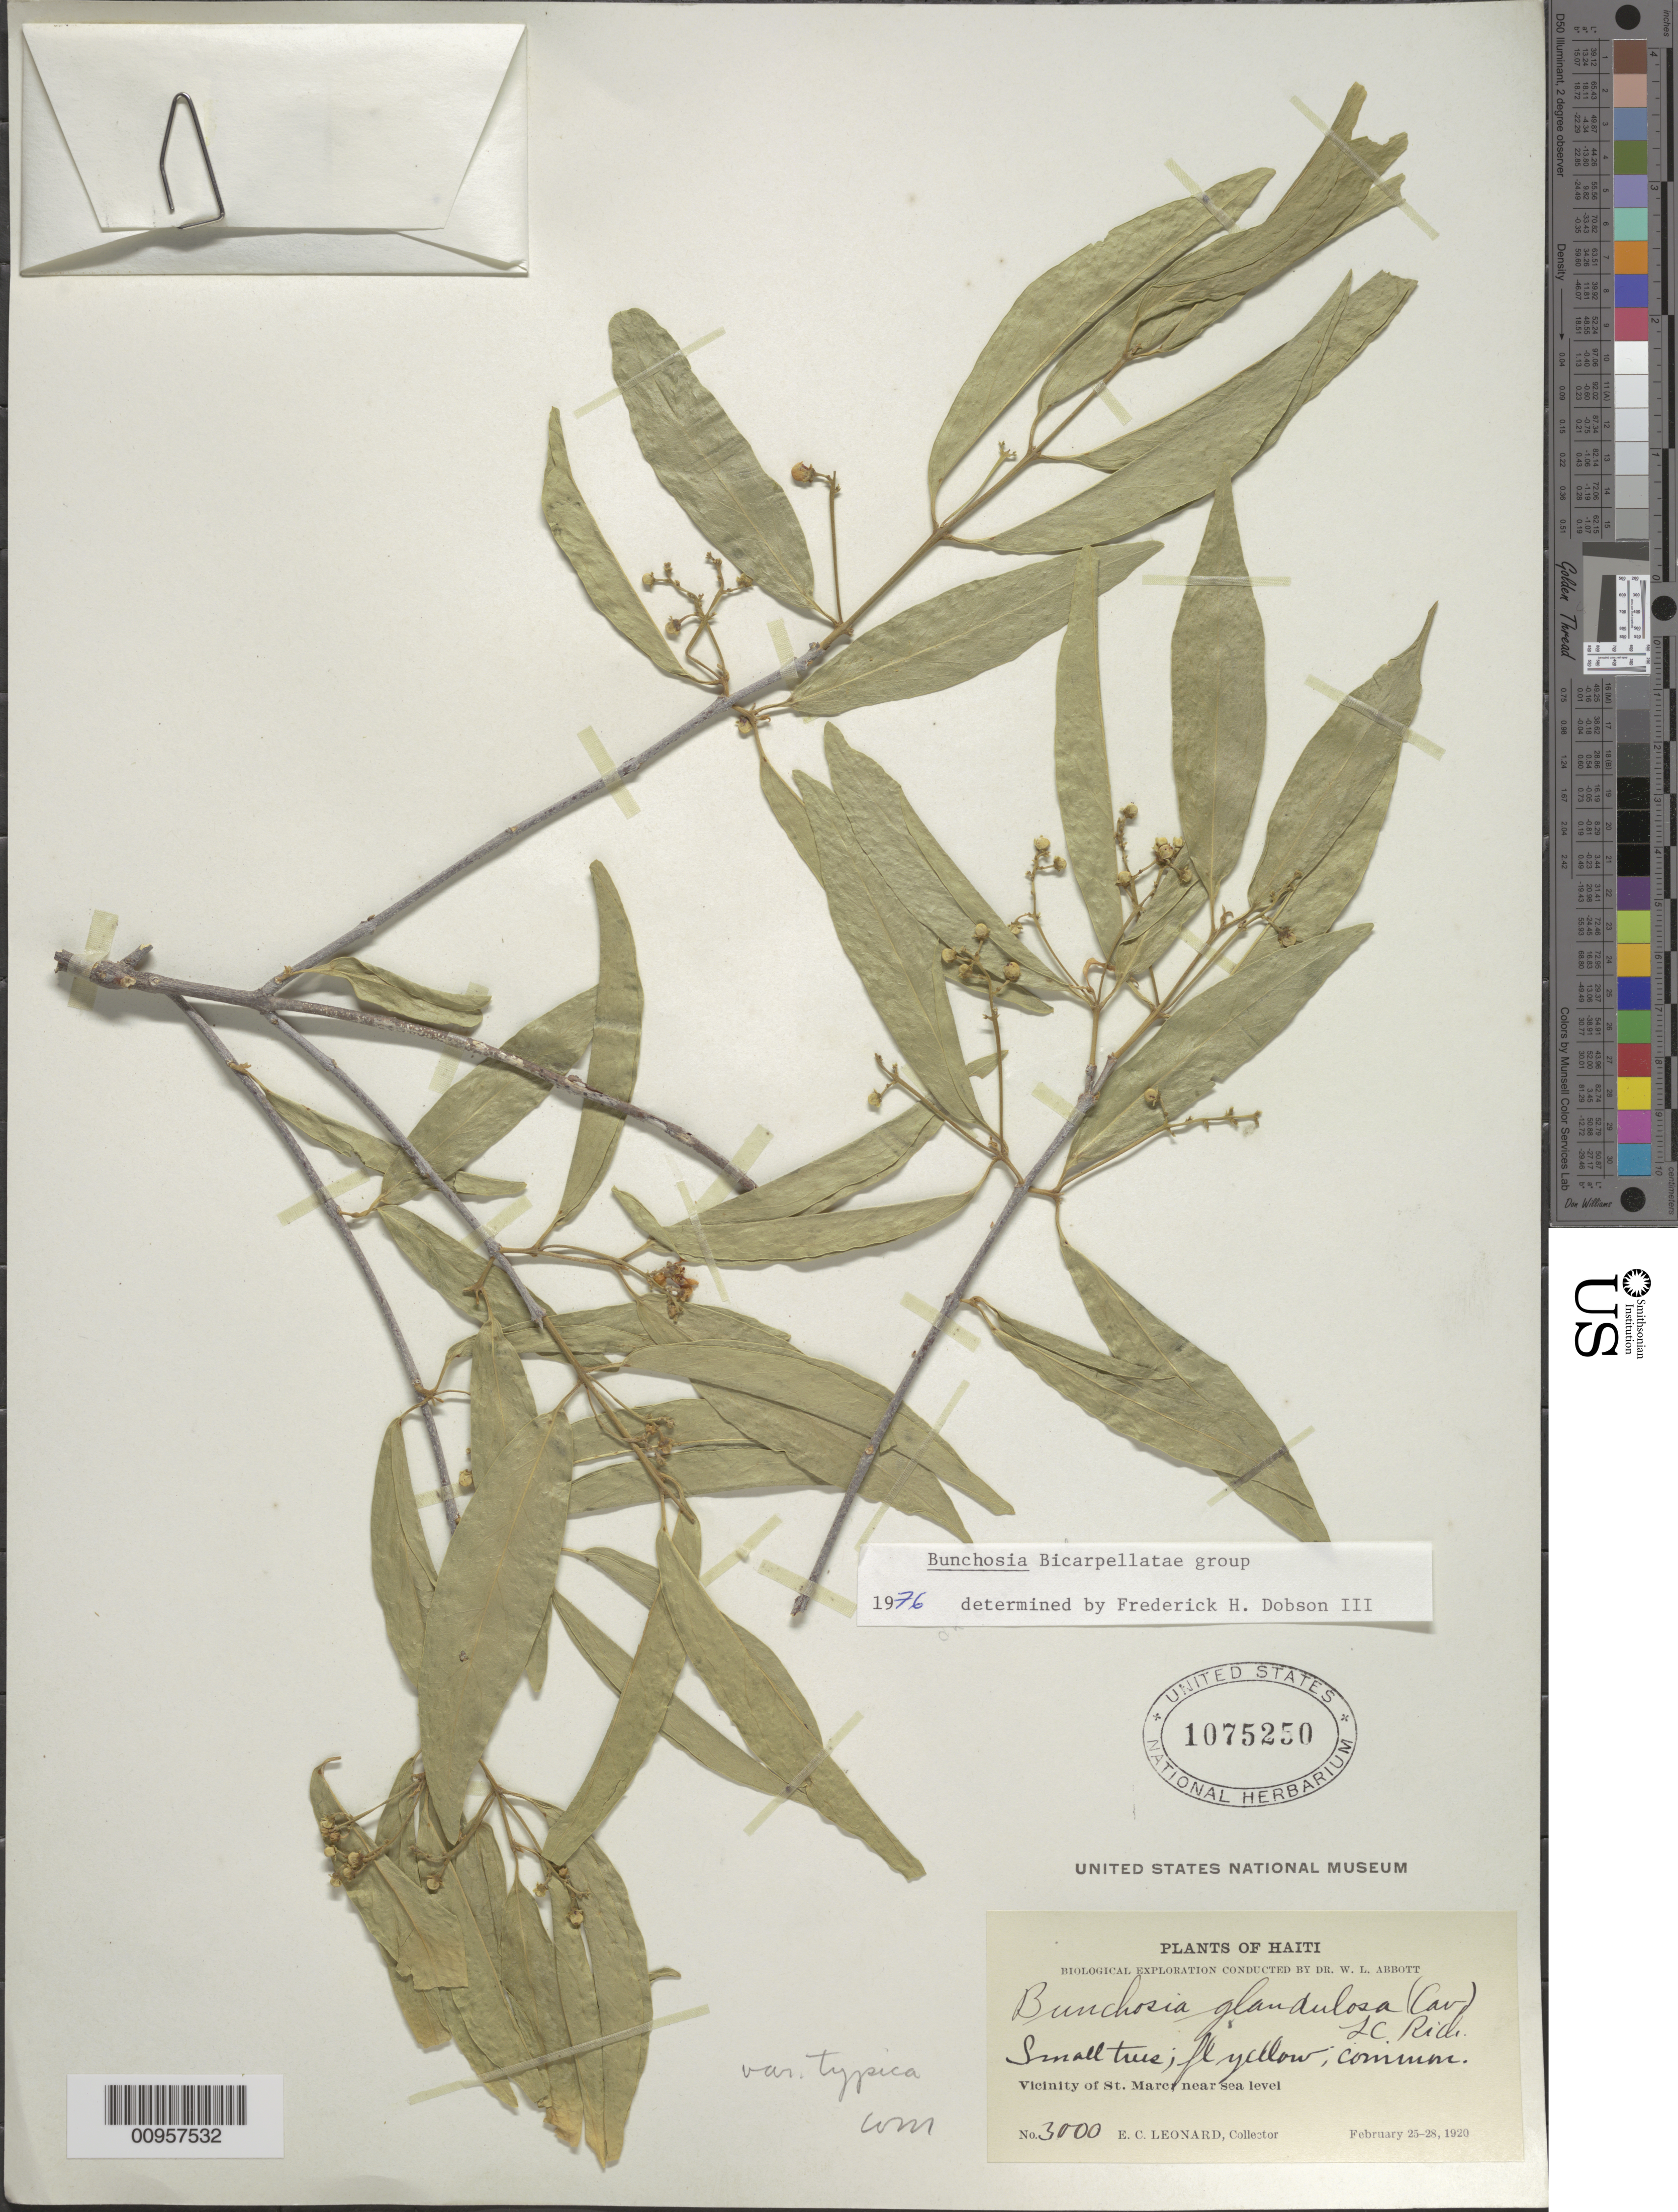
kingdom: Plantae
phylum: Tracheophyta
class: Magnoliopsida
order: Malpighiales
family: Malpighiaceae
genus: Bunchosia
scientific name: Bunchosia glandulosa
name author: (Cav.) DC.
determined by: Dobson, Frederick H.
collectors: E. C. Leonard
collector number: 3000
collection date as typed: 25 Feb 1920 to 28 Feb 1920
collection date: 1920-02-25/1920-02-28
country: Haiti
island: Hispaniola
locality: Vicinity of St. Marc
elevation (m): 0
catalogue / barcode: US 1075250